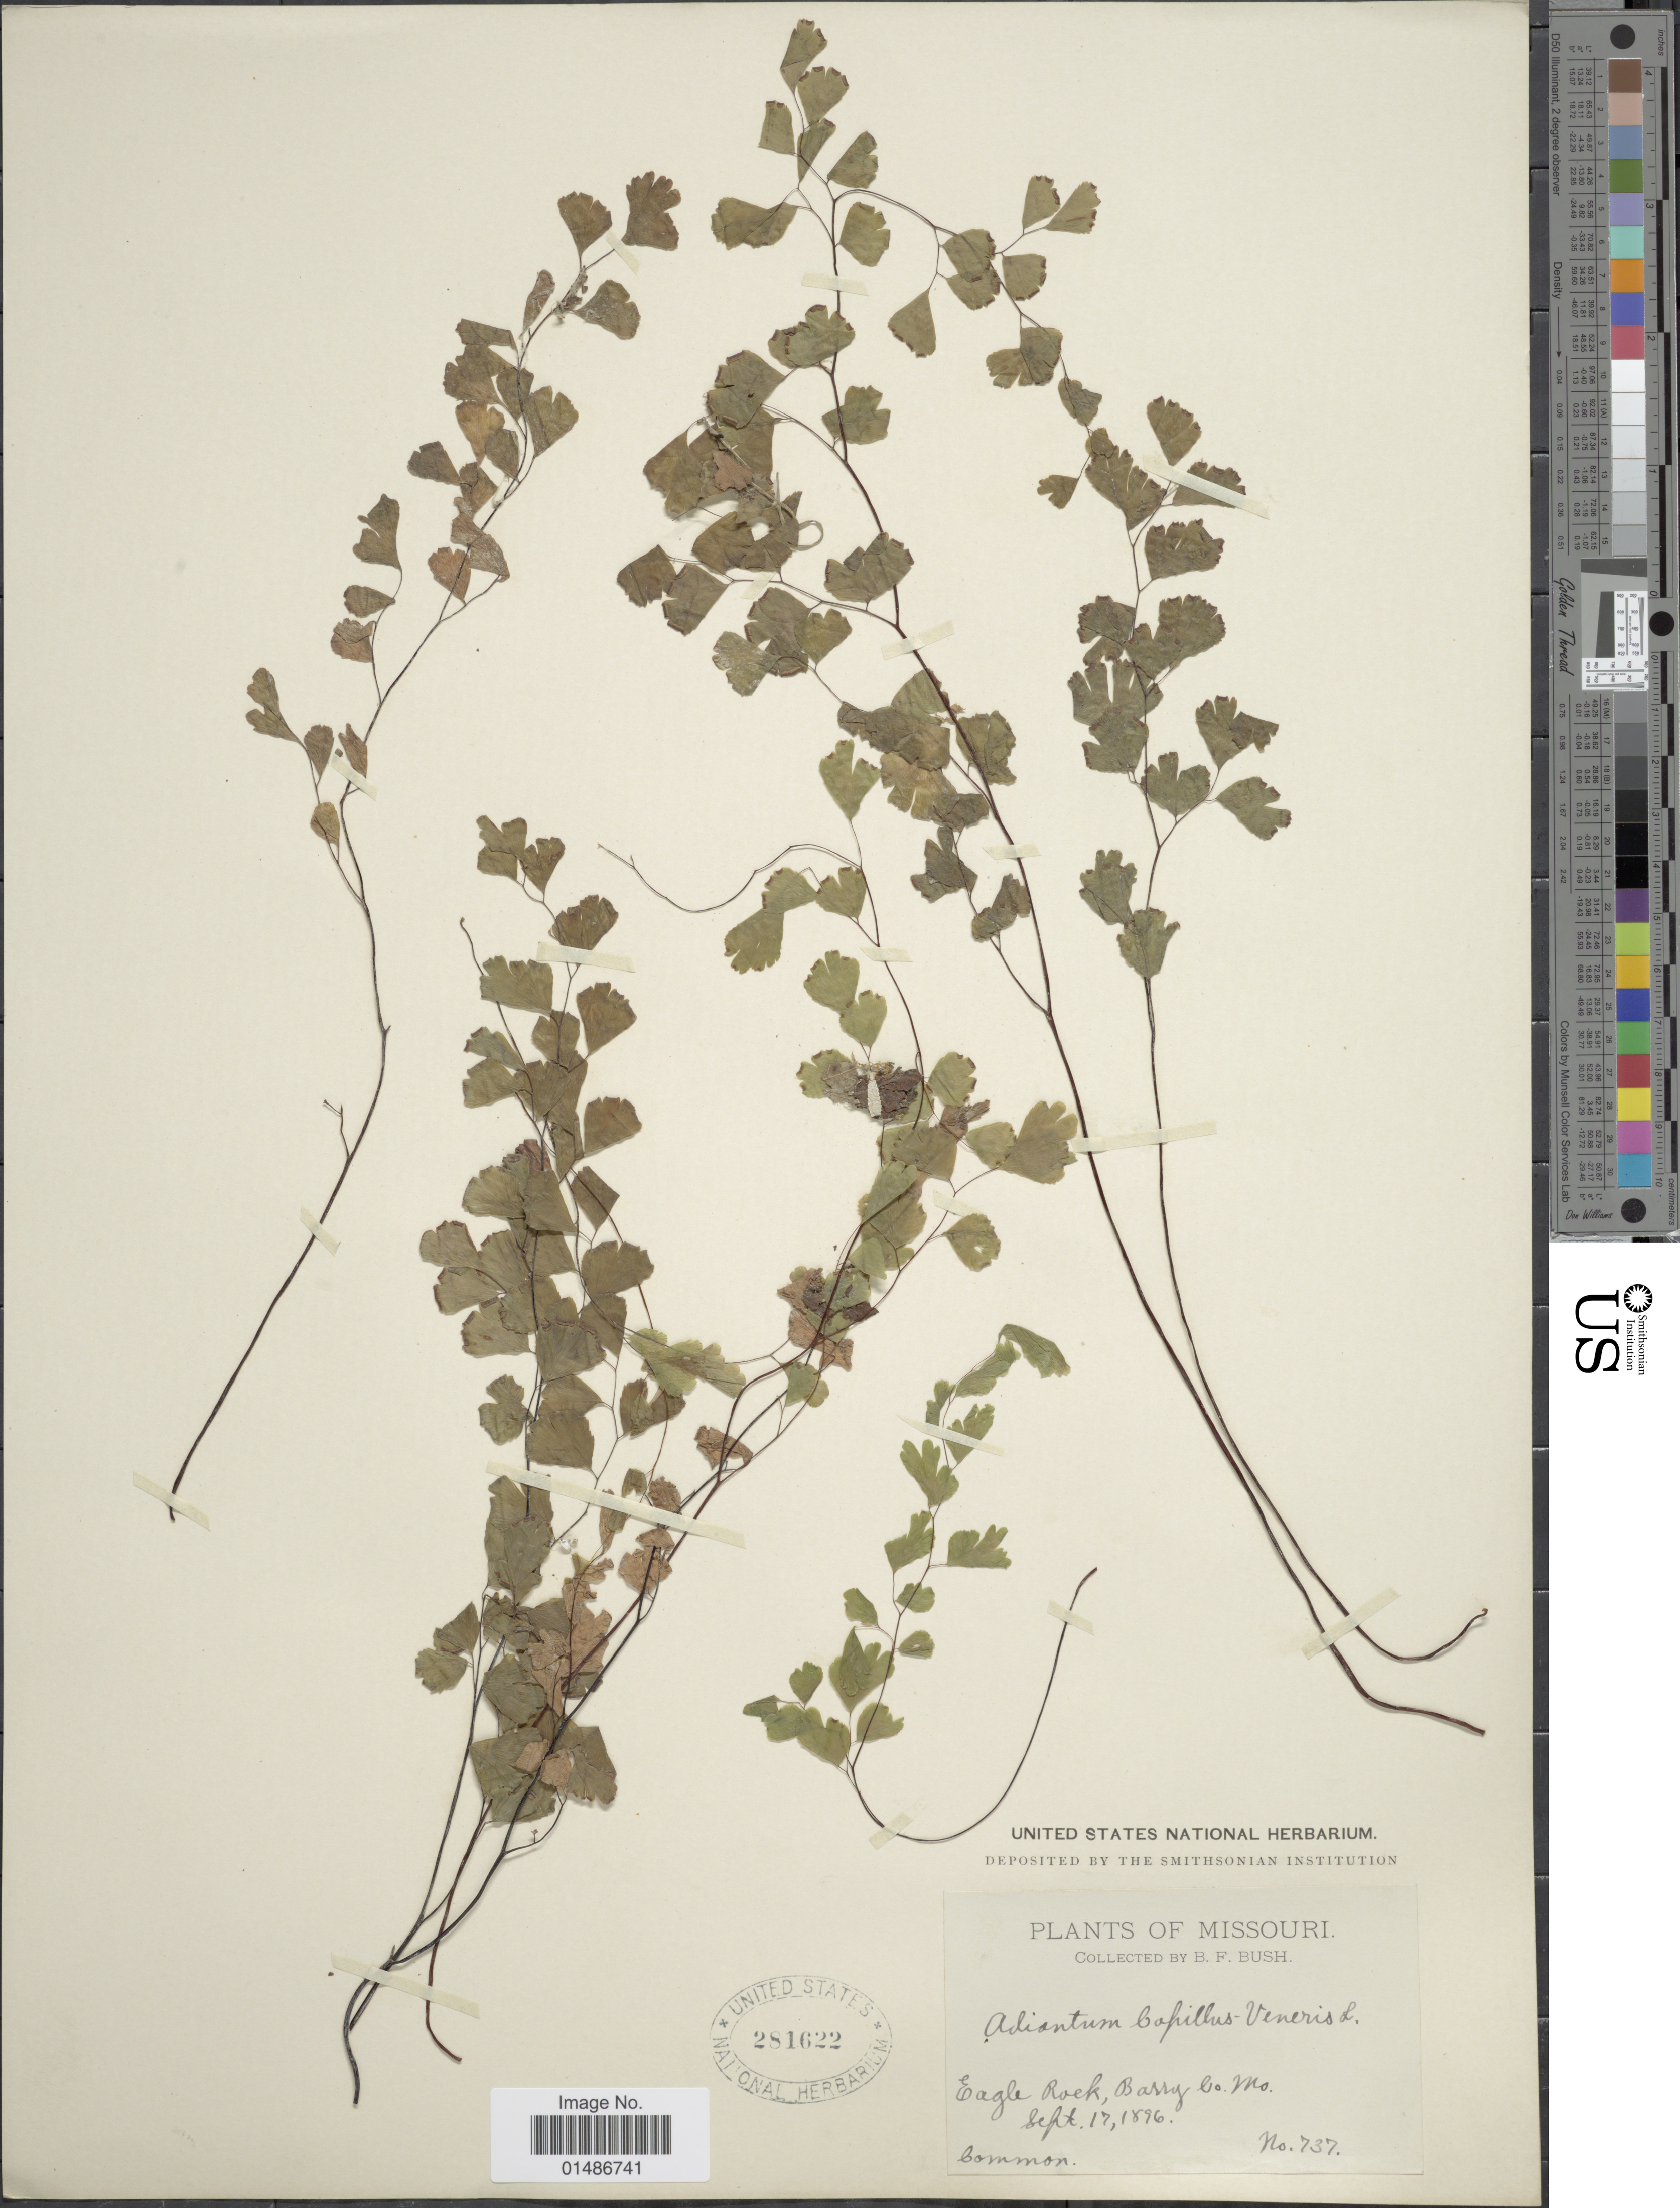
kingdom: Plantae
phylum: Tracheophyta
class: Polypodiopsida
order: Polypodiales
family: Pteridaceae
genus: Adiantum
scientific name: Adiantum capillus-veneris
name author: L.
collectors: B. F. Bush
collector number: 737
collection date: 1896-09-17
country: United States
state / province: Missouri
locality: Eagle Rock, Barry Co.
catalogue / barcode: US 281622